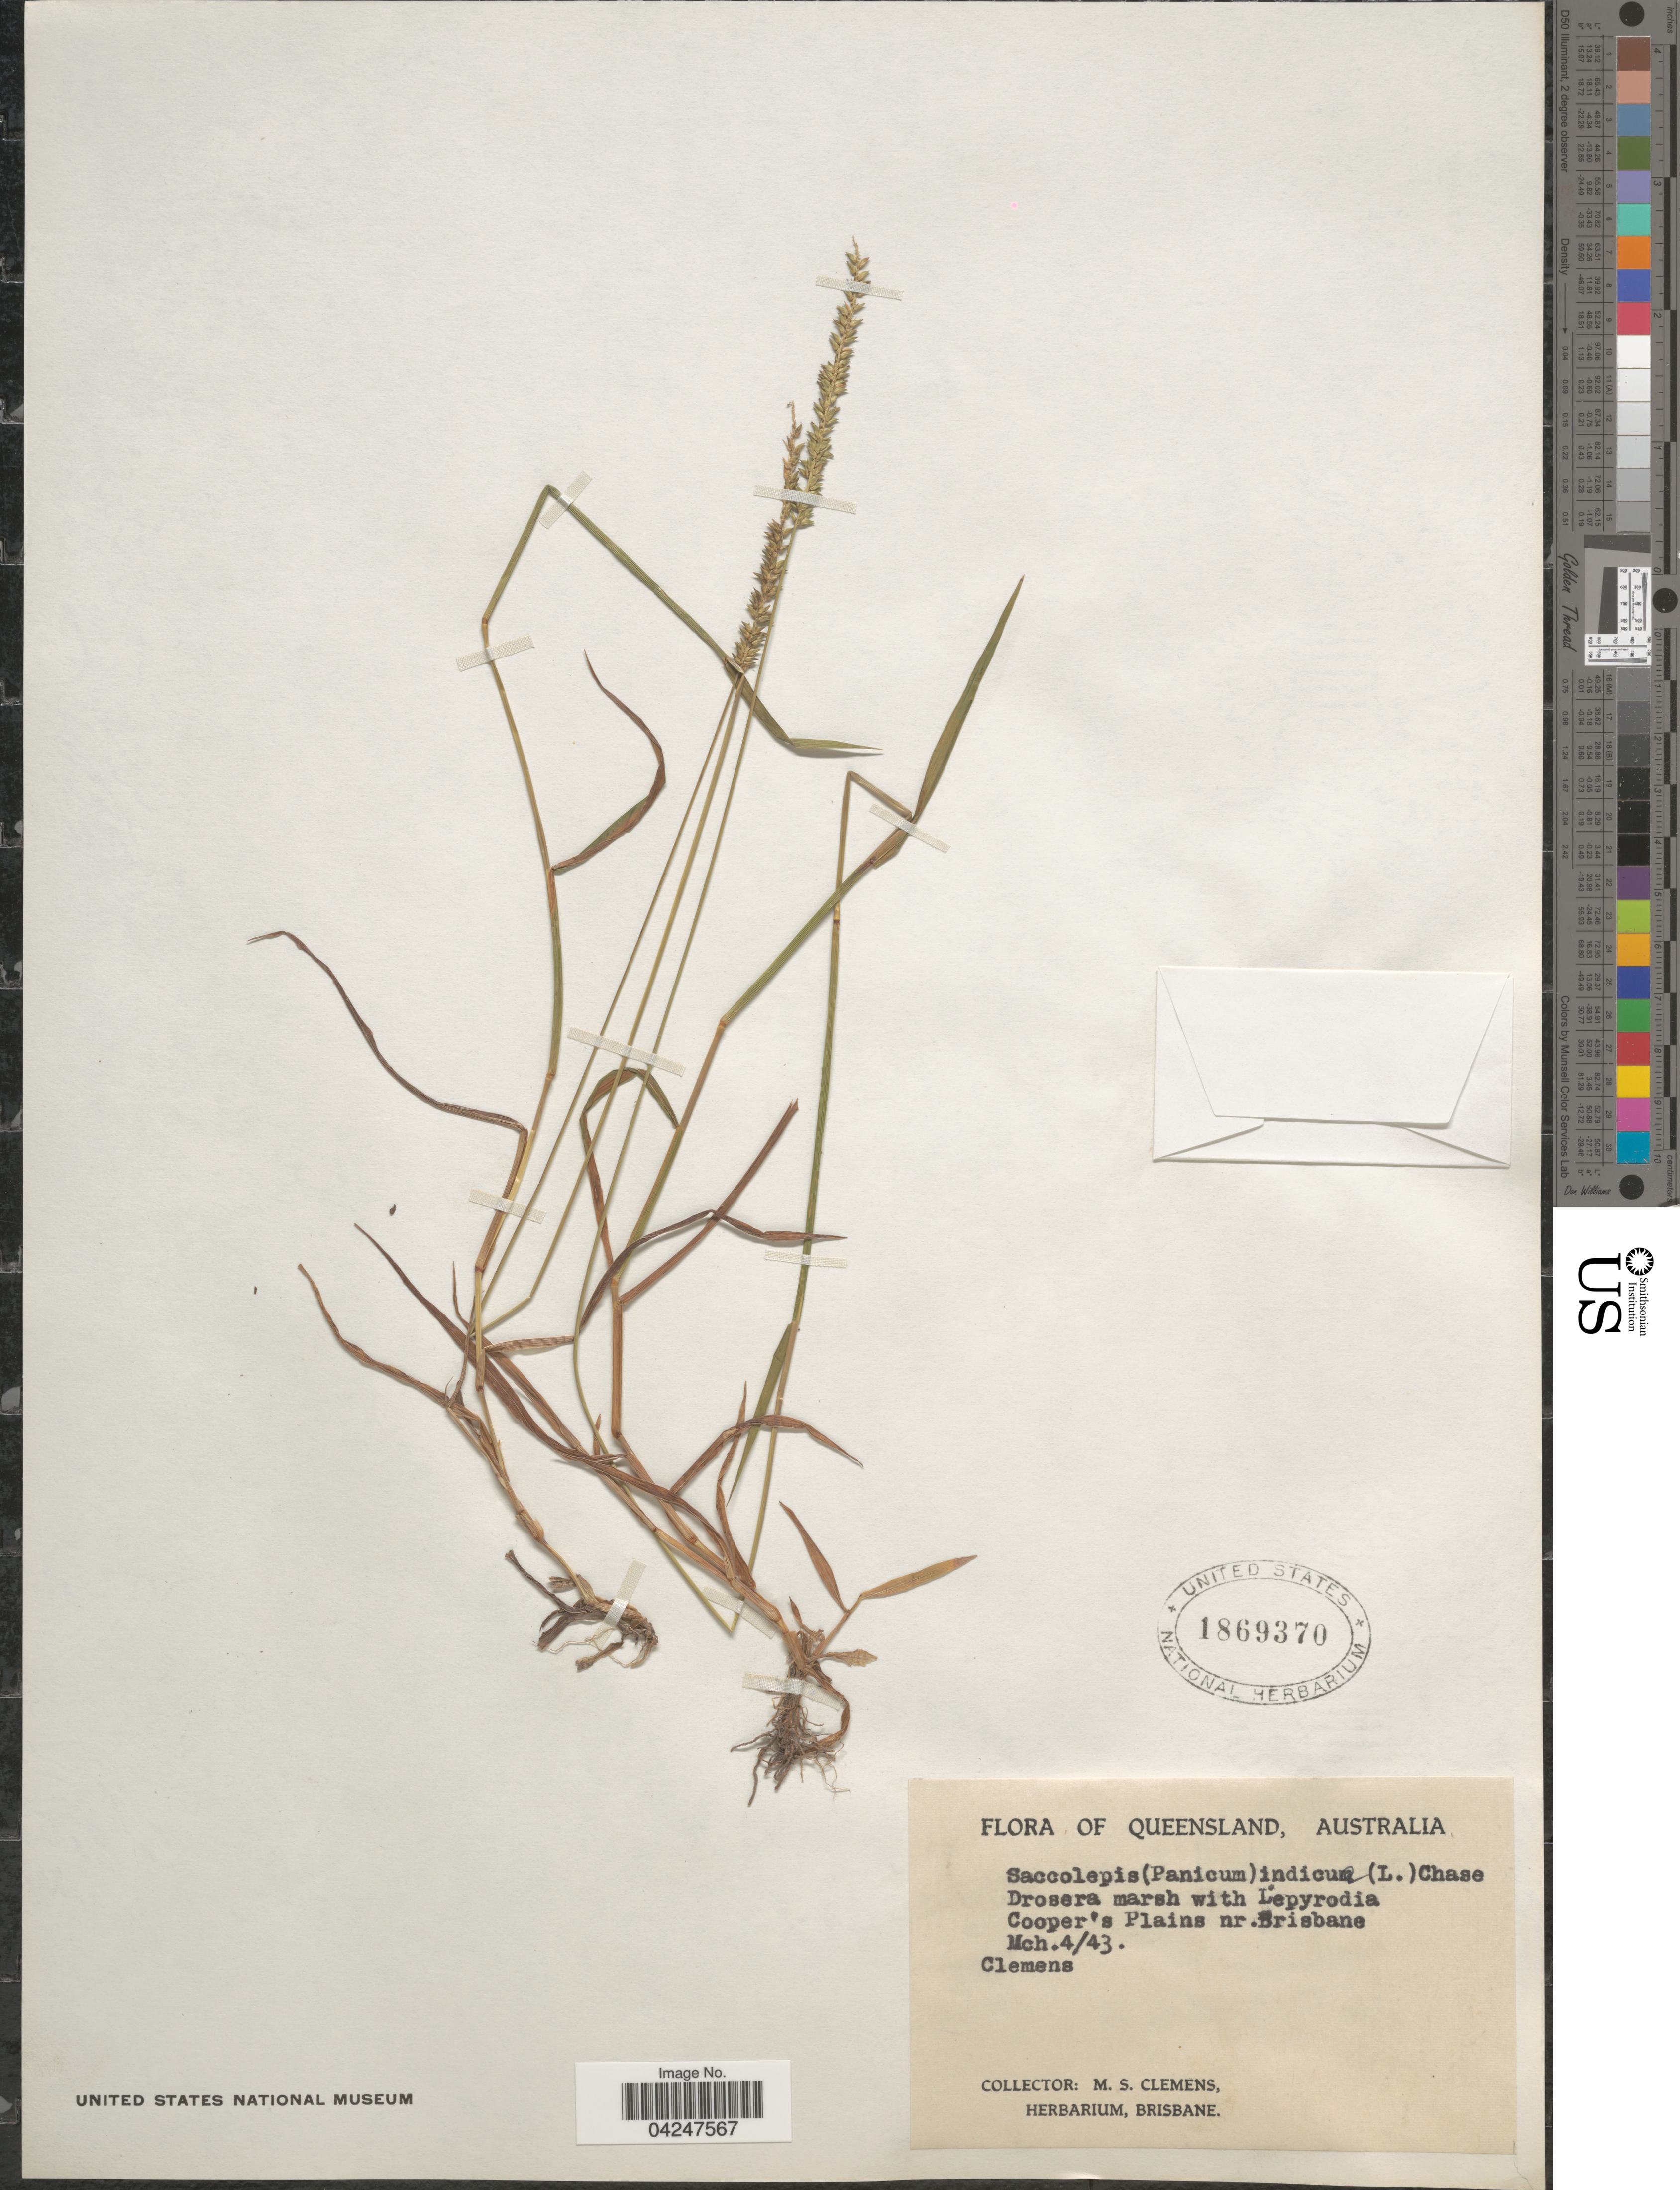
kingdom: Plantae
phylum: Tracheophyta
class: Liliopsida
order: Poales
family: Poaceae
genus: Sacciolepis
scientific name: Sacciolepis indica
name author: (L.) Chase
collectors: M. S. Clemens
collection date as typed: Transcribed d/m/y: /4/43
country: Australia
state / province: Queensland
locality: Cooper's Plains nr. Brisbane Mch.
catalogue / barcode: US 1869370